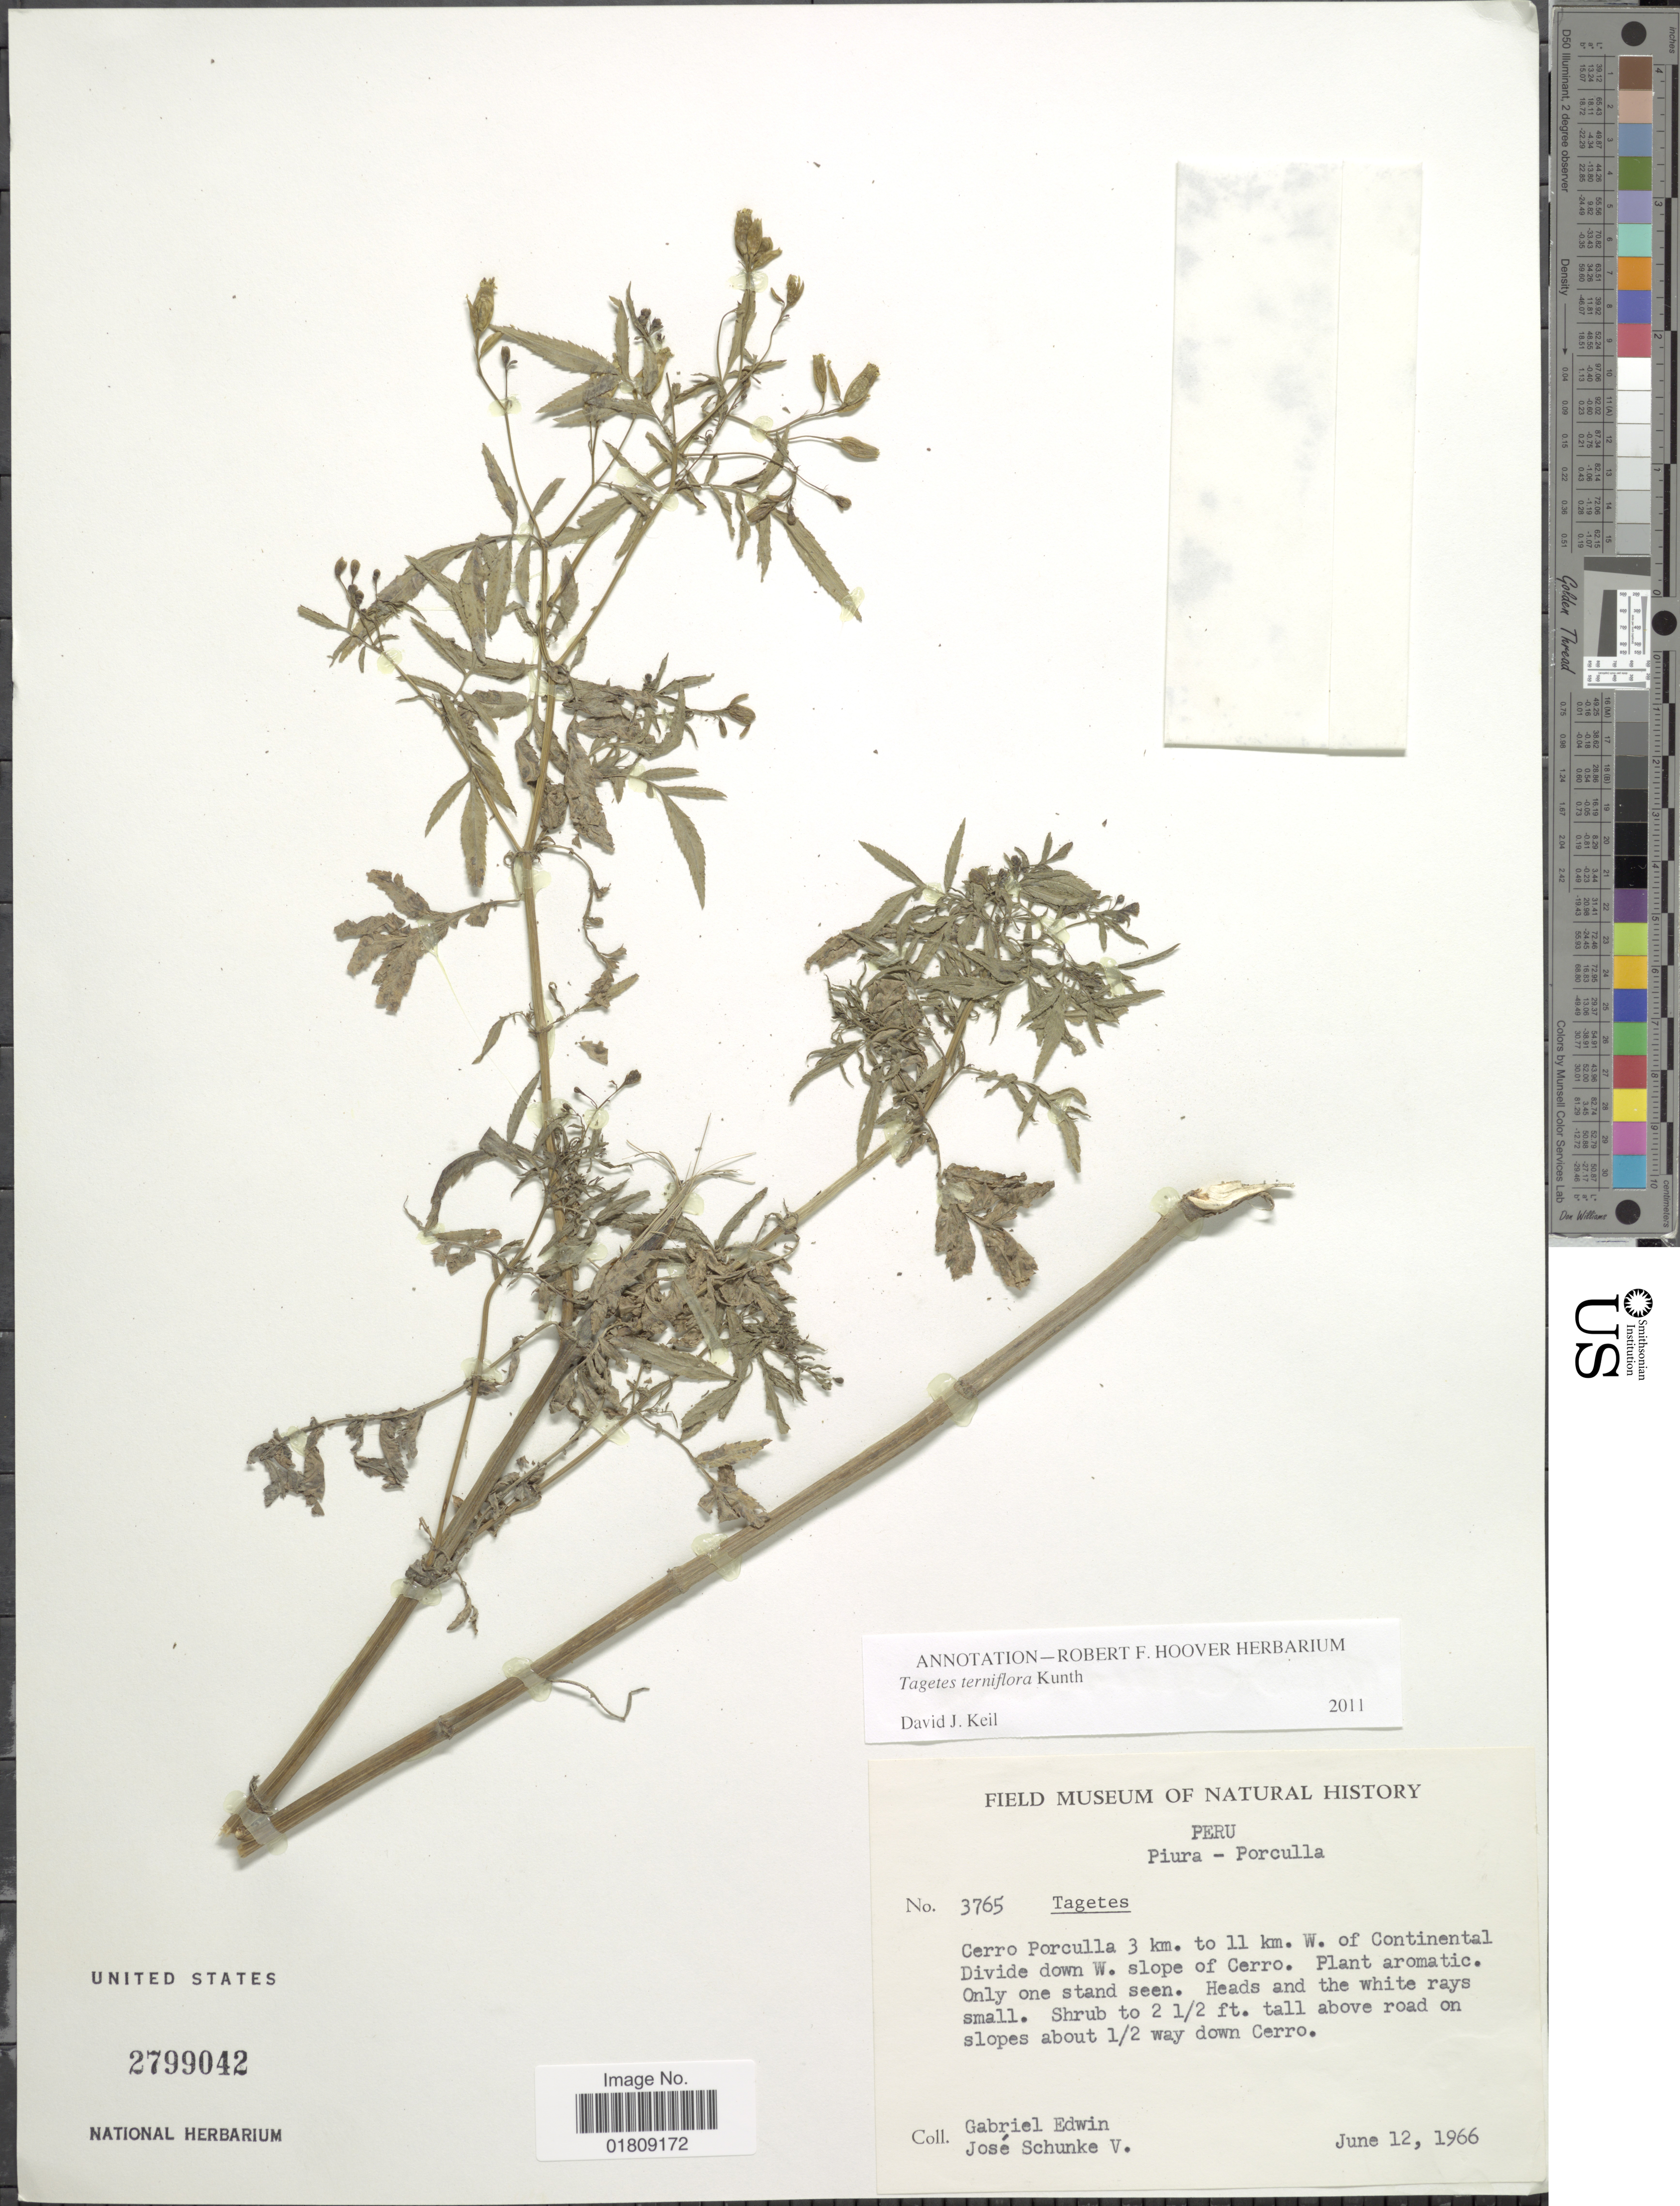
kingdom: Plantae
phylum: Tracheophyta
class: Magnoliopsida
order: Asterales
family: Asteraceae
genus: Tagetes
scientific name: Tagetes terniflora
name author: Kunth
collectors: G. Edwin & J. Schunke Vigo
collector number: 3765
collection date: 1966-06-12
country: Peru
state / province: Piura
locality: Porculla, Cerro Porculla 3 km to11 km W of Continental Divide down W slope of Cerro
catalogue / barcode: US 2799042